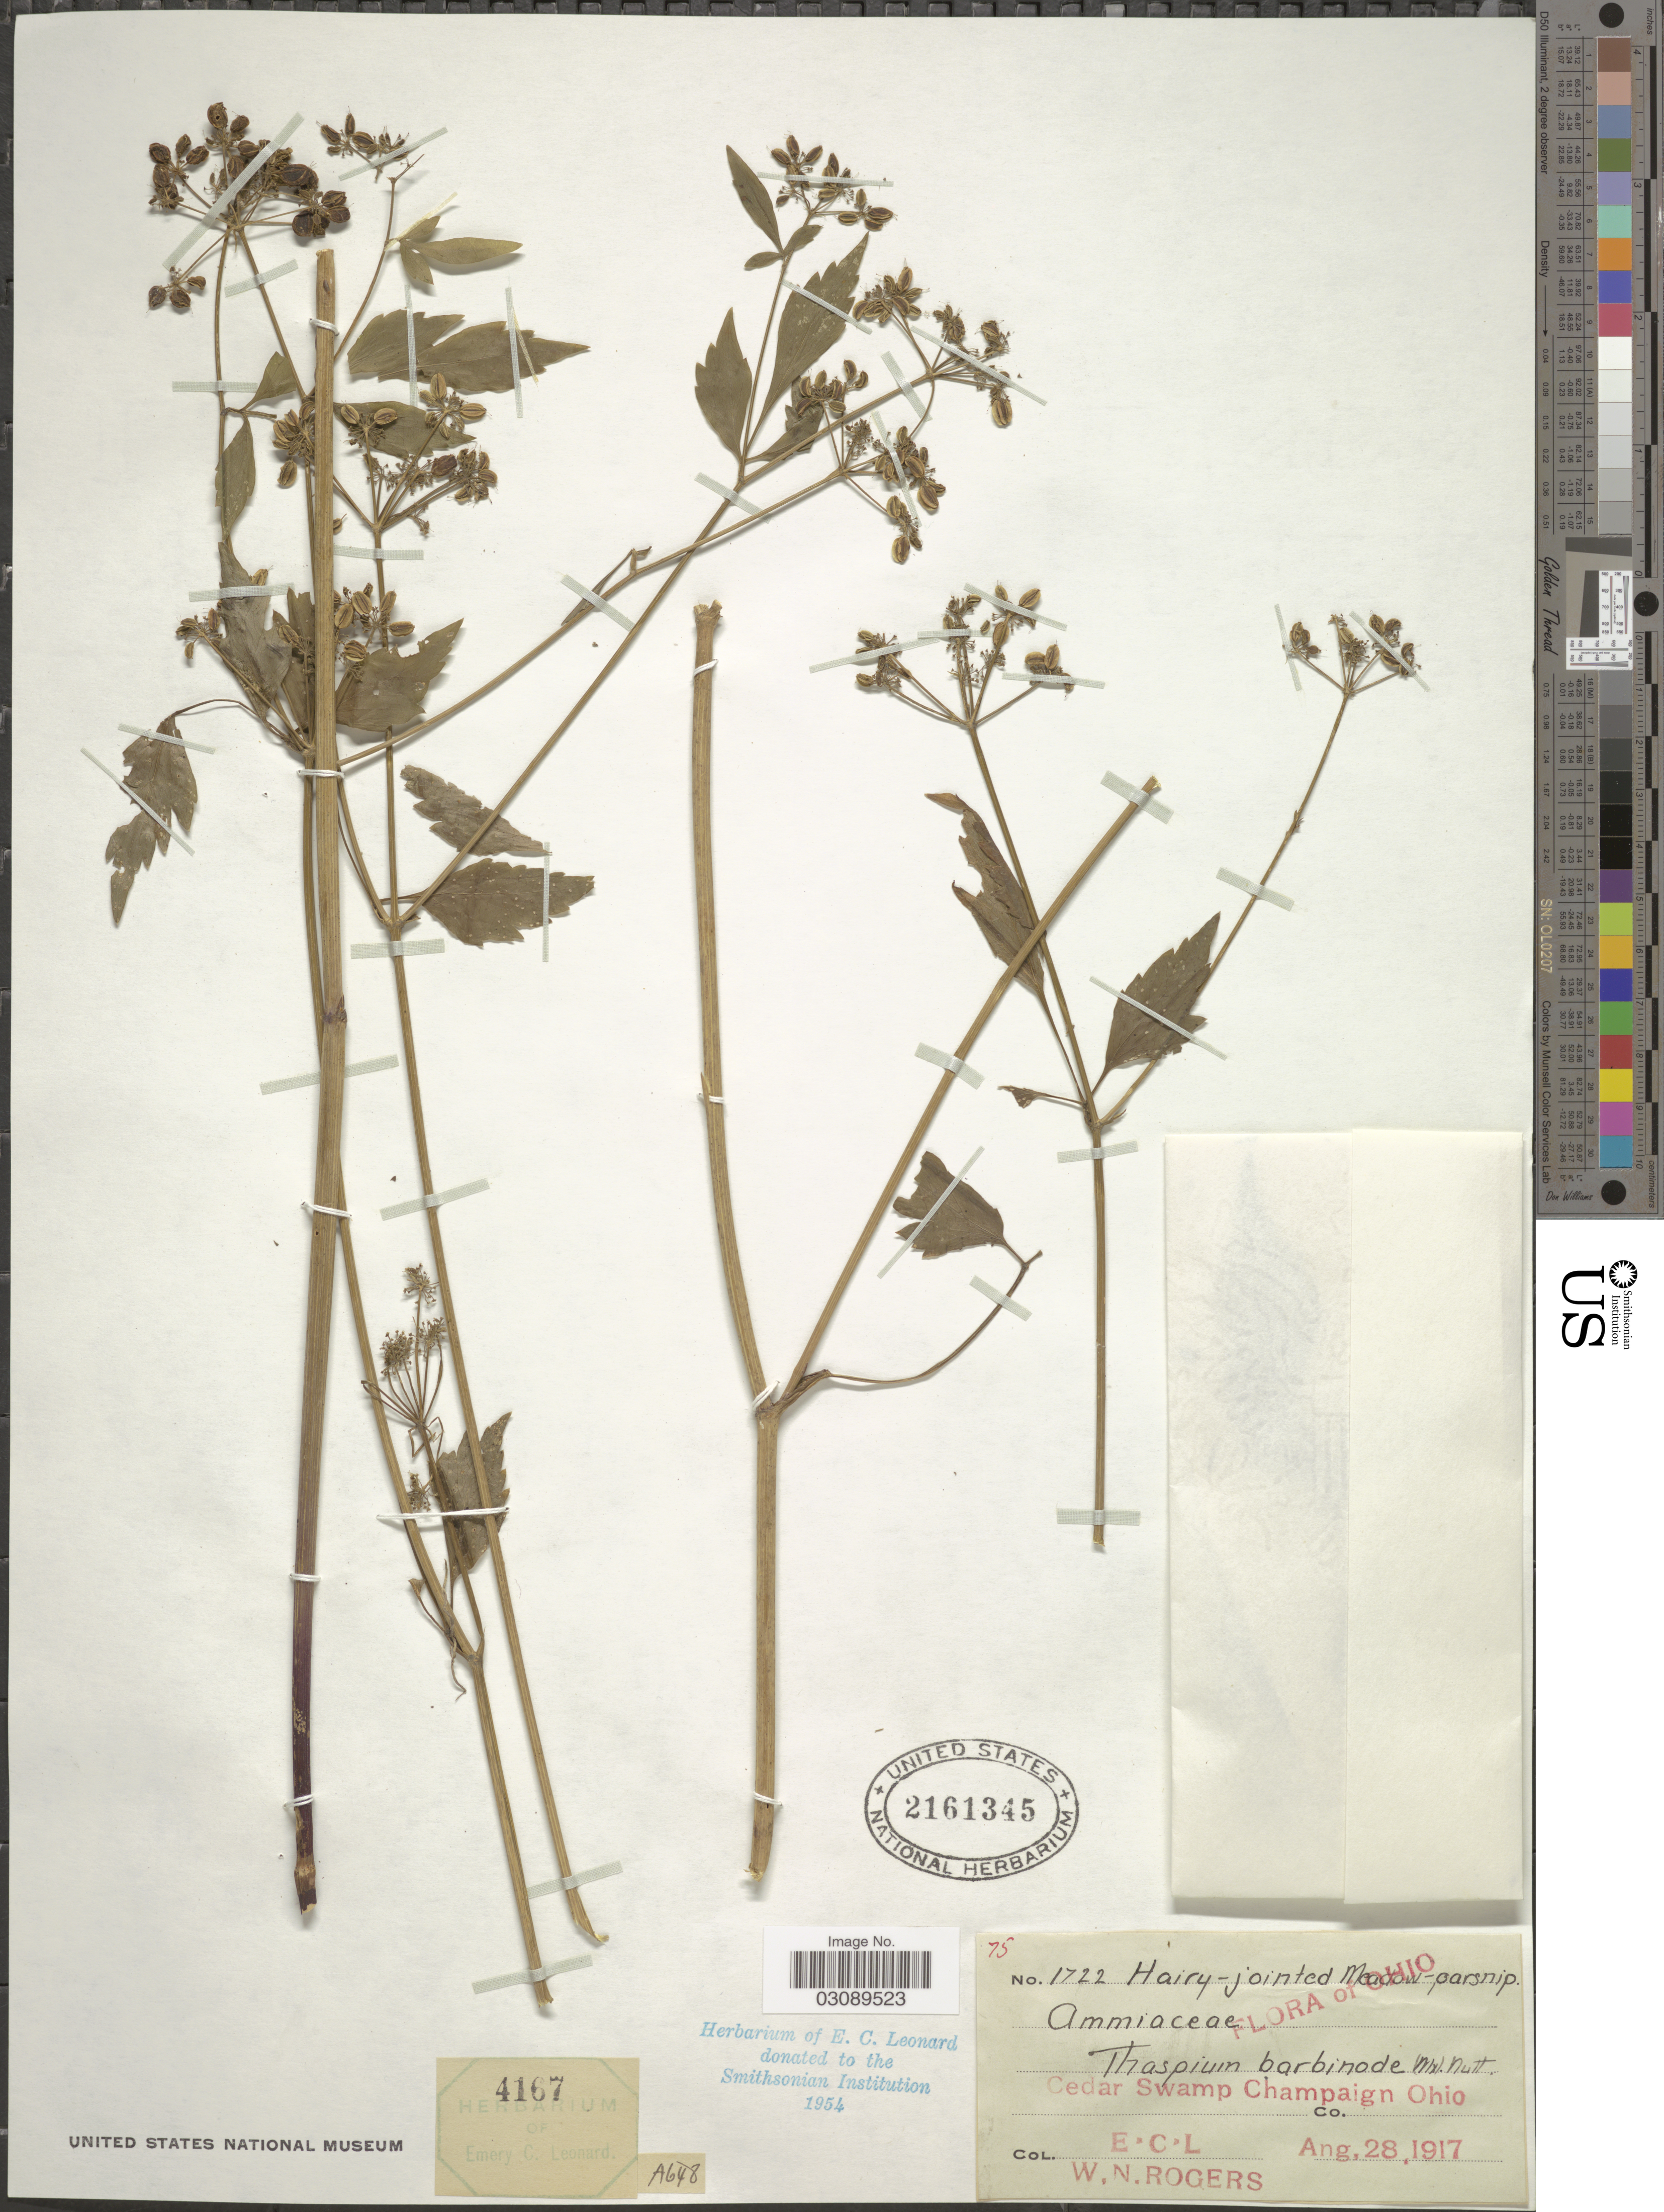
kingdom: Plantae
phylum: Tracheophyta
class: Magnoliopsida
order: Apiales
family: Apiaceae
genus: Thaspium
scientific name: Thaspium barbinode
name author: (Michx.) Nutt.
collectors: E. C. Leonard & W. Rogers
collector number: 1722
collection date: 1917-08-28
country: United States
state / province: Ohio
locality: Cedar Swamp Champaign Co.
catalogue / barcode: US 2161345